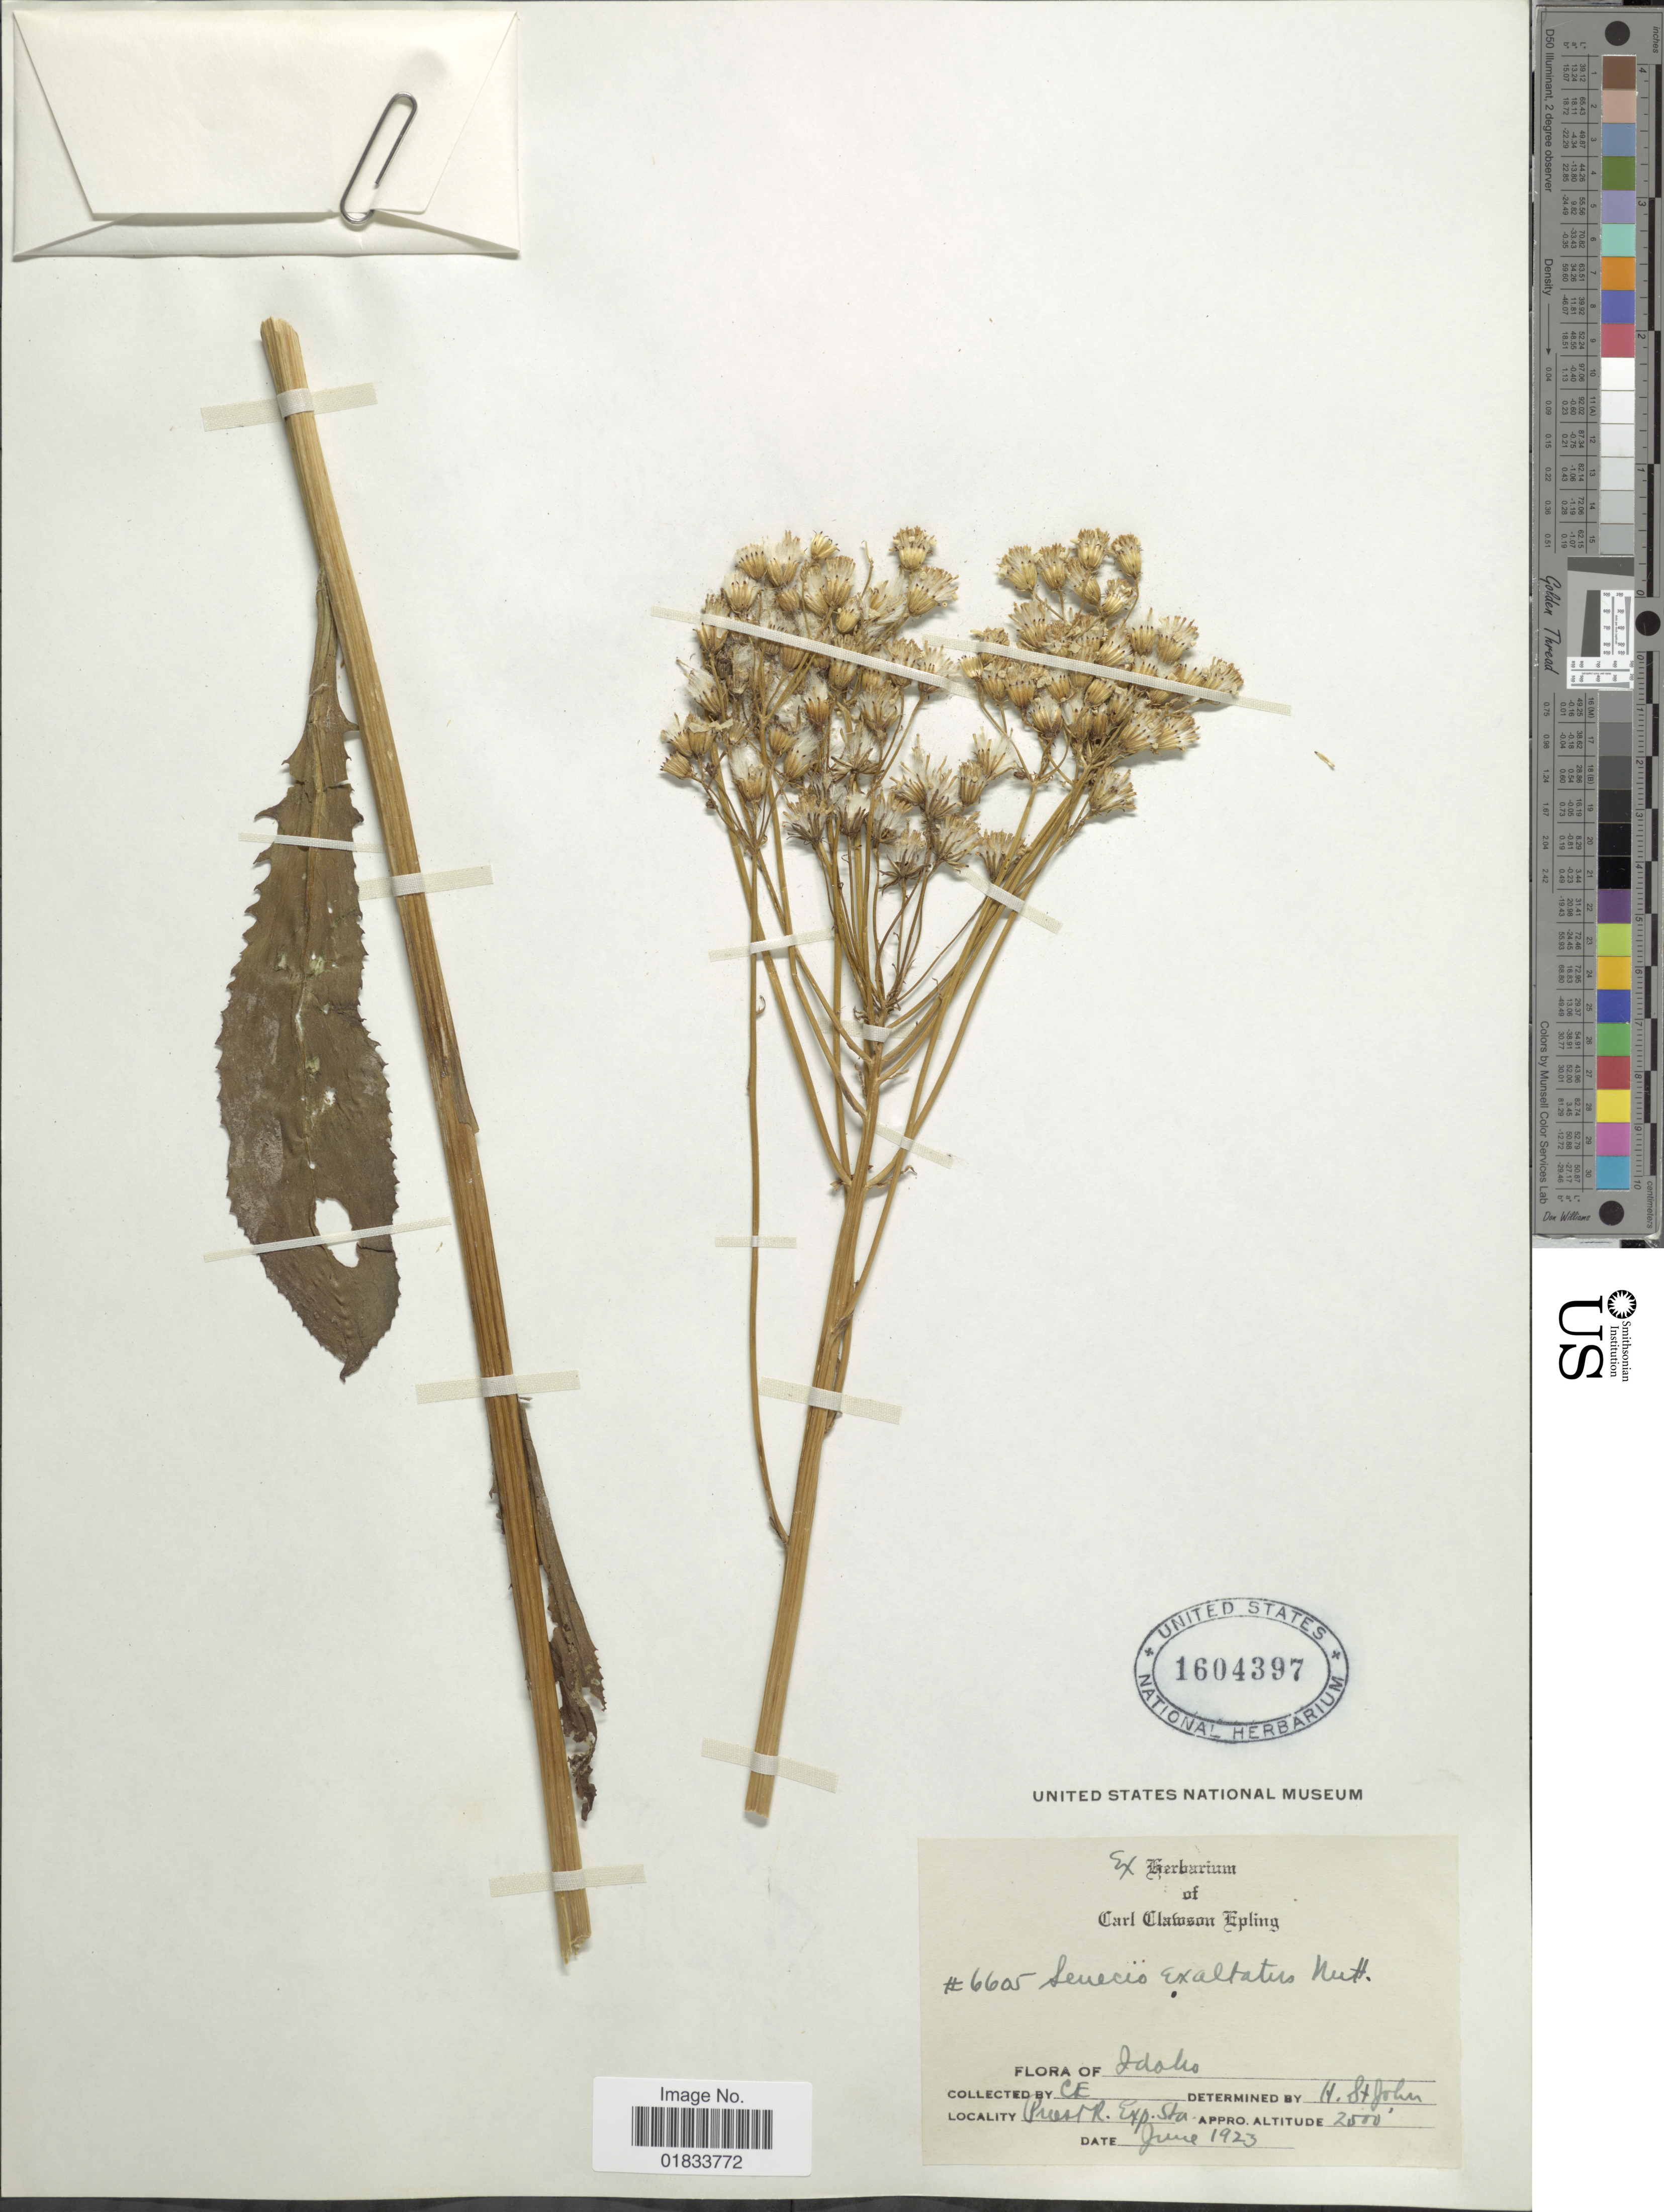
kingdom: Plantae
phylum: Tracheophyta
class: Magnoliopsida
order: Asterales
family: Asteraceae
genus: Senecio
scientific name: Senecio integerrimus var. exaltatus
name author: (Nutt.) Cronq.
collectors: C. C. Epling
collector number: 6605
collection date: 1923-06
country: United States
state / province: Idaho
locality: Priest. Exp. Sta.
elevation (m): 762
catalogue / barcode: US 1604397